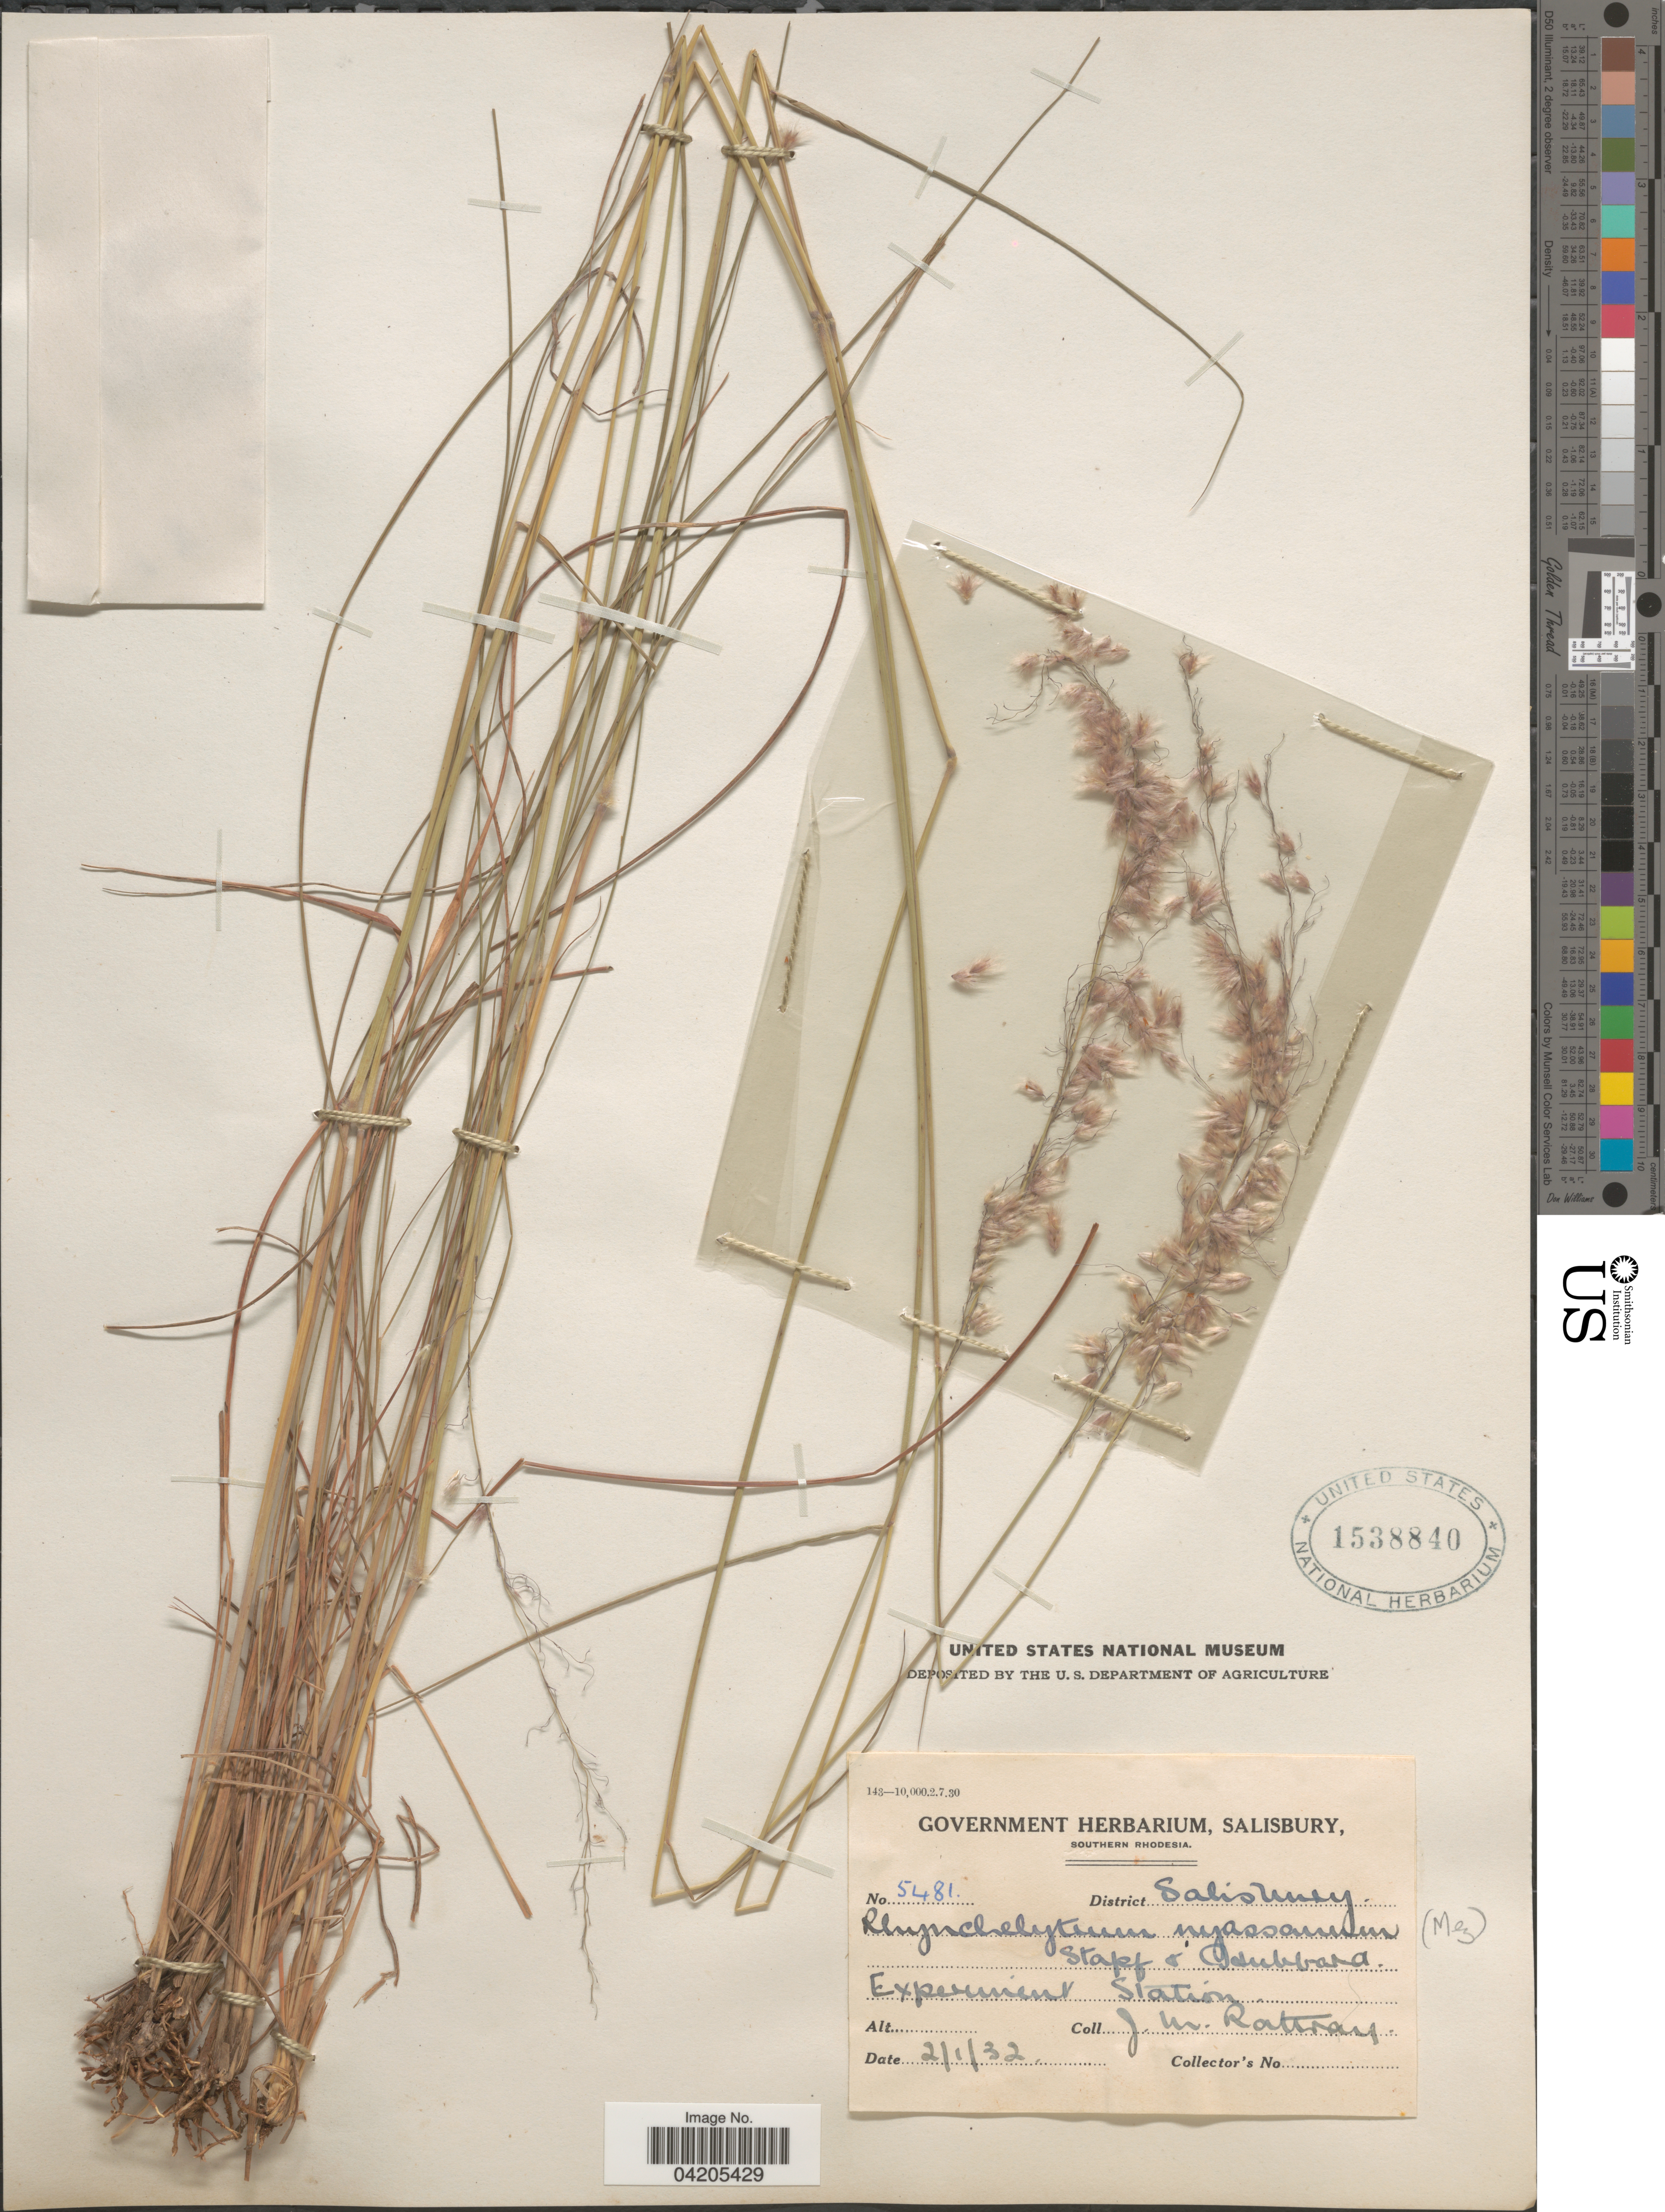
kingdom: Plantae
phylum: Tracheophyta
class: Liliopsida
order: Poales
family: Poaceae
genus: Melinis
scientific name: Melinis nerviglumis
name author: (Franch.) Zizka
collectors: J. Rattray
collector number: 5481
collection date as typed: Transcribed d/m/y: 2/1/32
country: Zimbabwe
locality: District Salisbury. Experiment Station.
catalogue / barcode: US 1538840